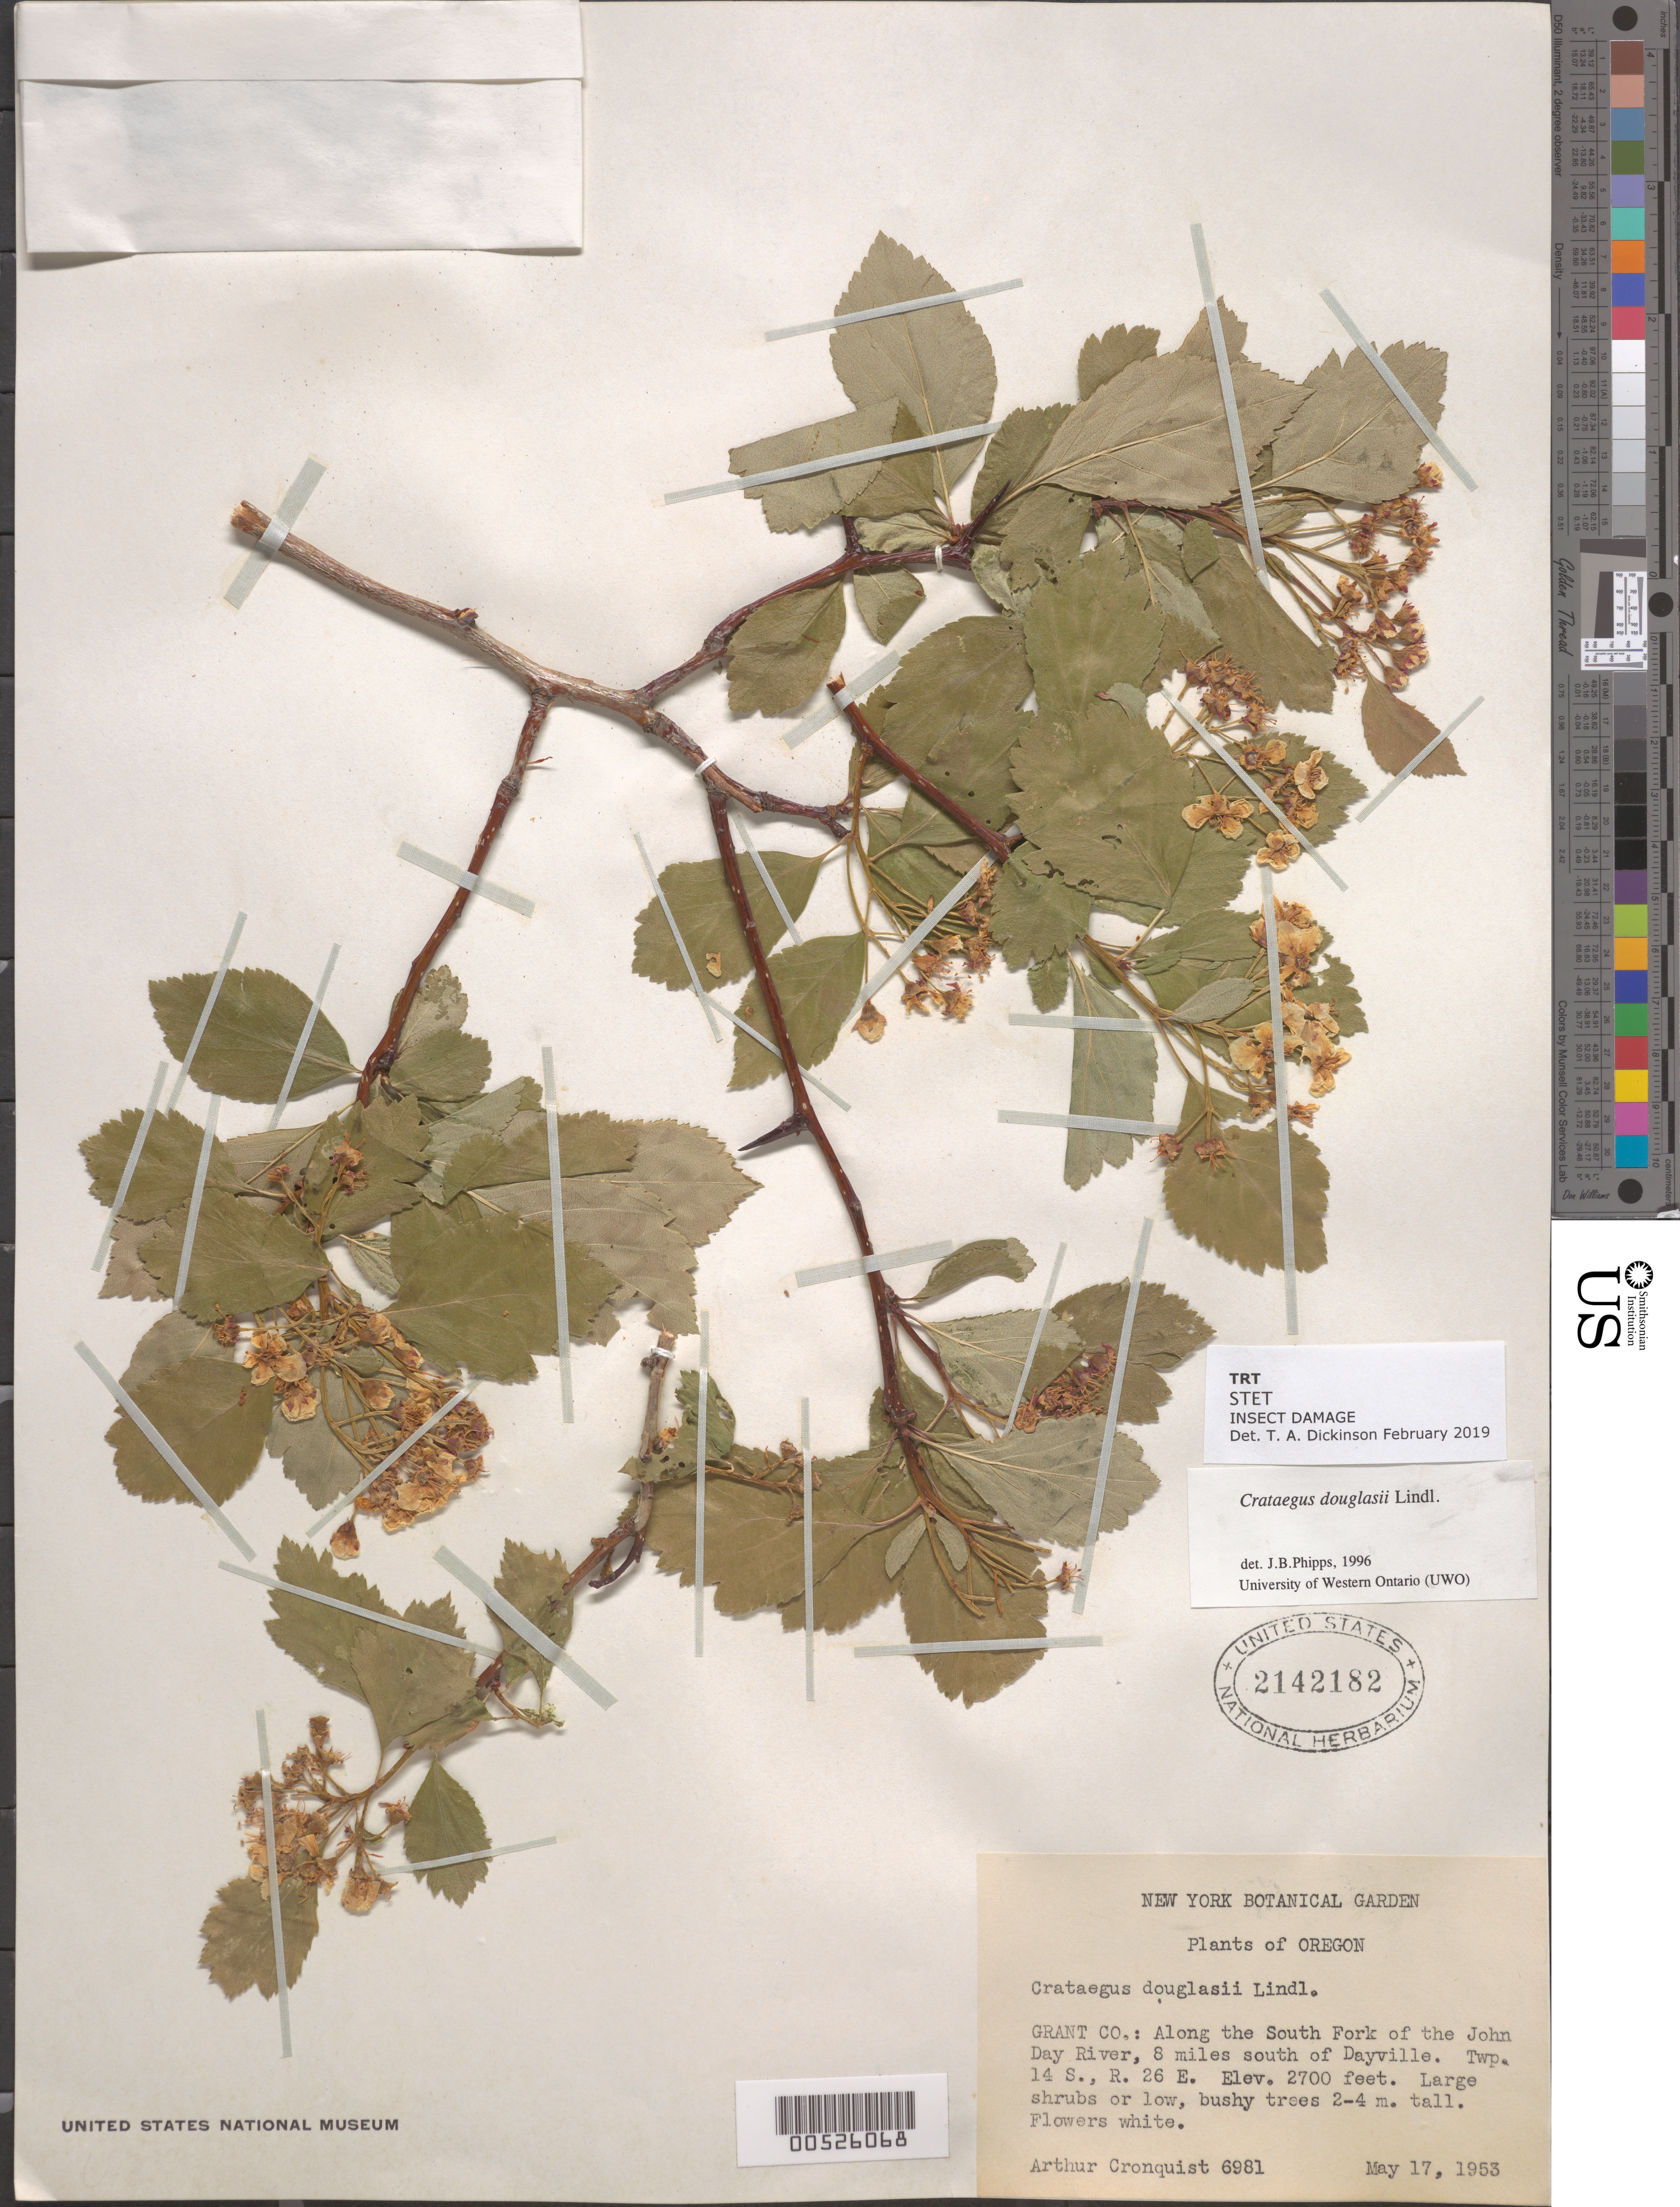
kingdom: Plantae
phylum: Tracheophyta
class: Magnoliopsida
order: Rosales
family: Rosaceae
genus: Crataegus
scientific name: Crataegus douglasii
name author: Lindl.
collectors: A. J. Cronquist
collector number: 6981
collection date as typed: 17 May 1953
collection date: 1953-05-17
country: United States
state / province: Oregon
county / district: Grant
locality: Along th3e South Fork of the John Day River, 8 mi. S of Dayville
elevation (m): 822.9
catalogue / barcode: US 2142182